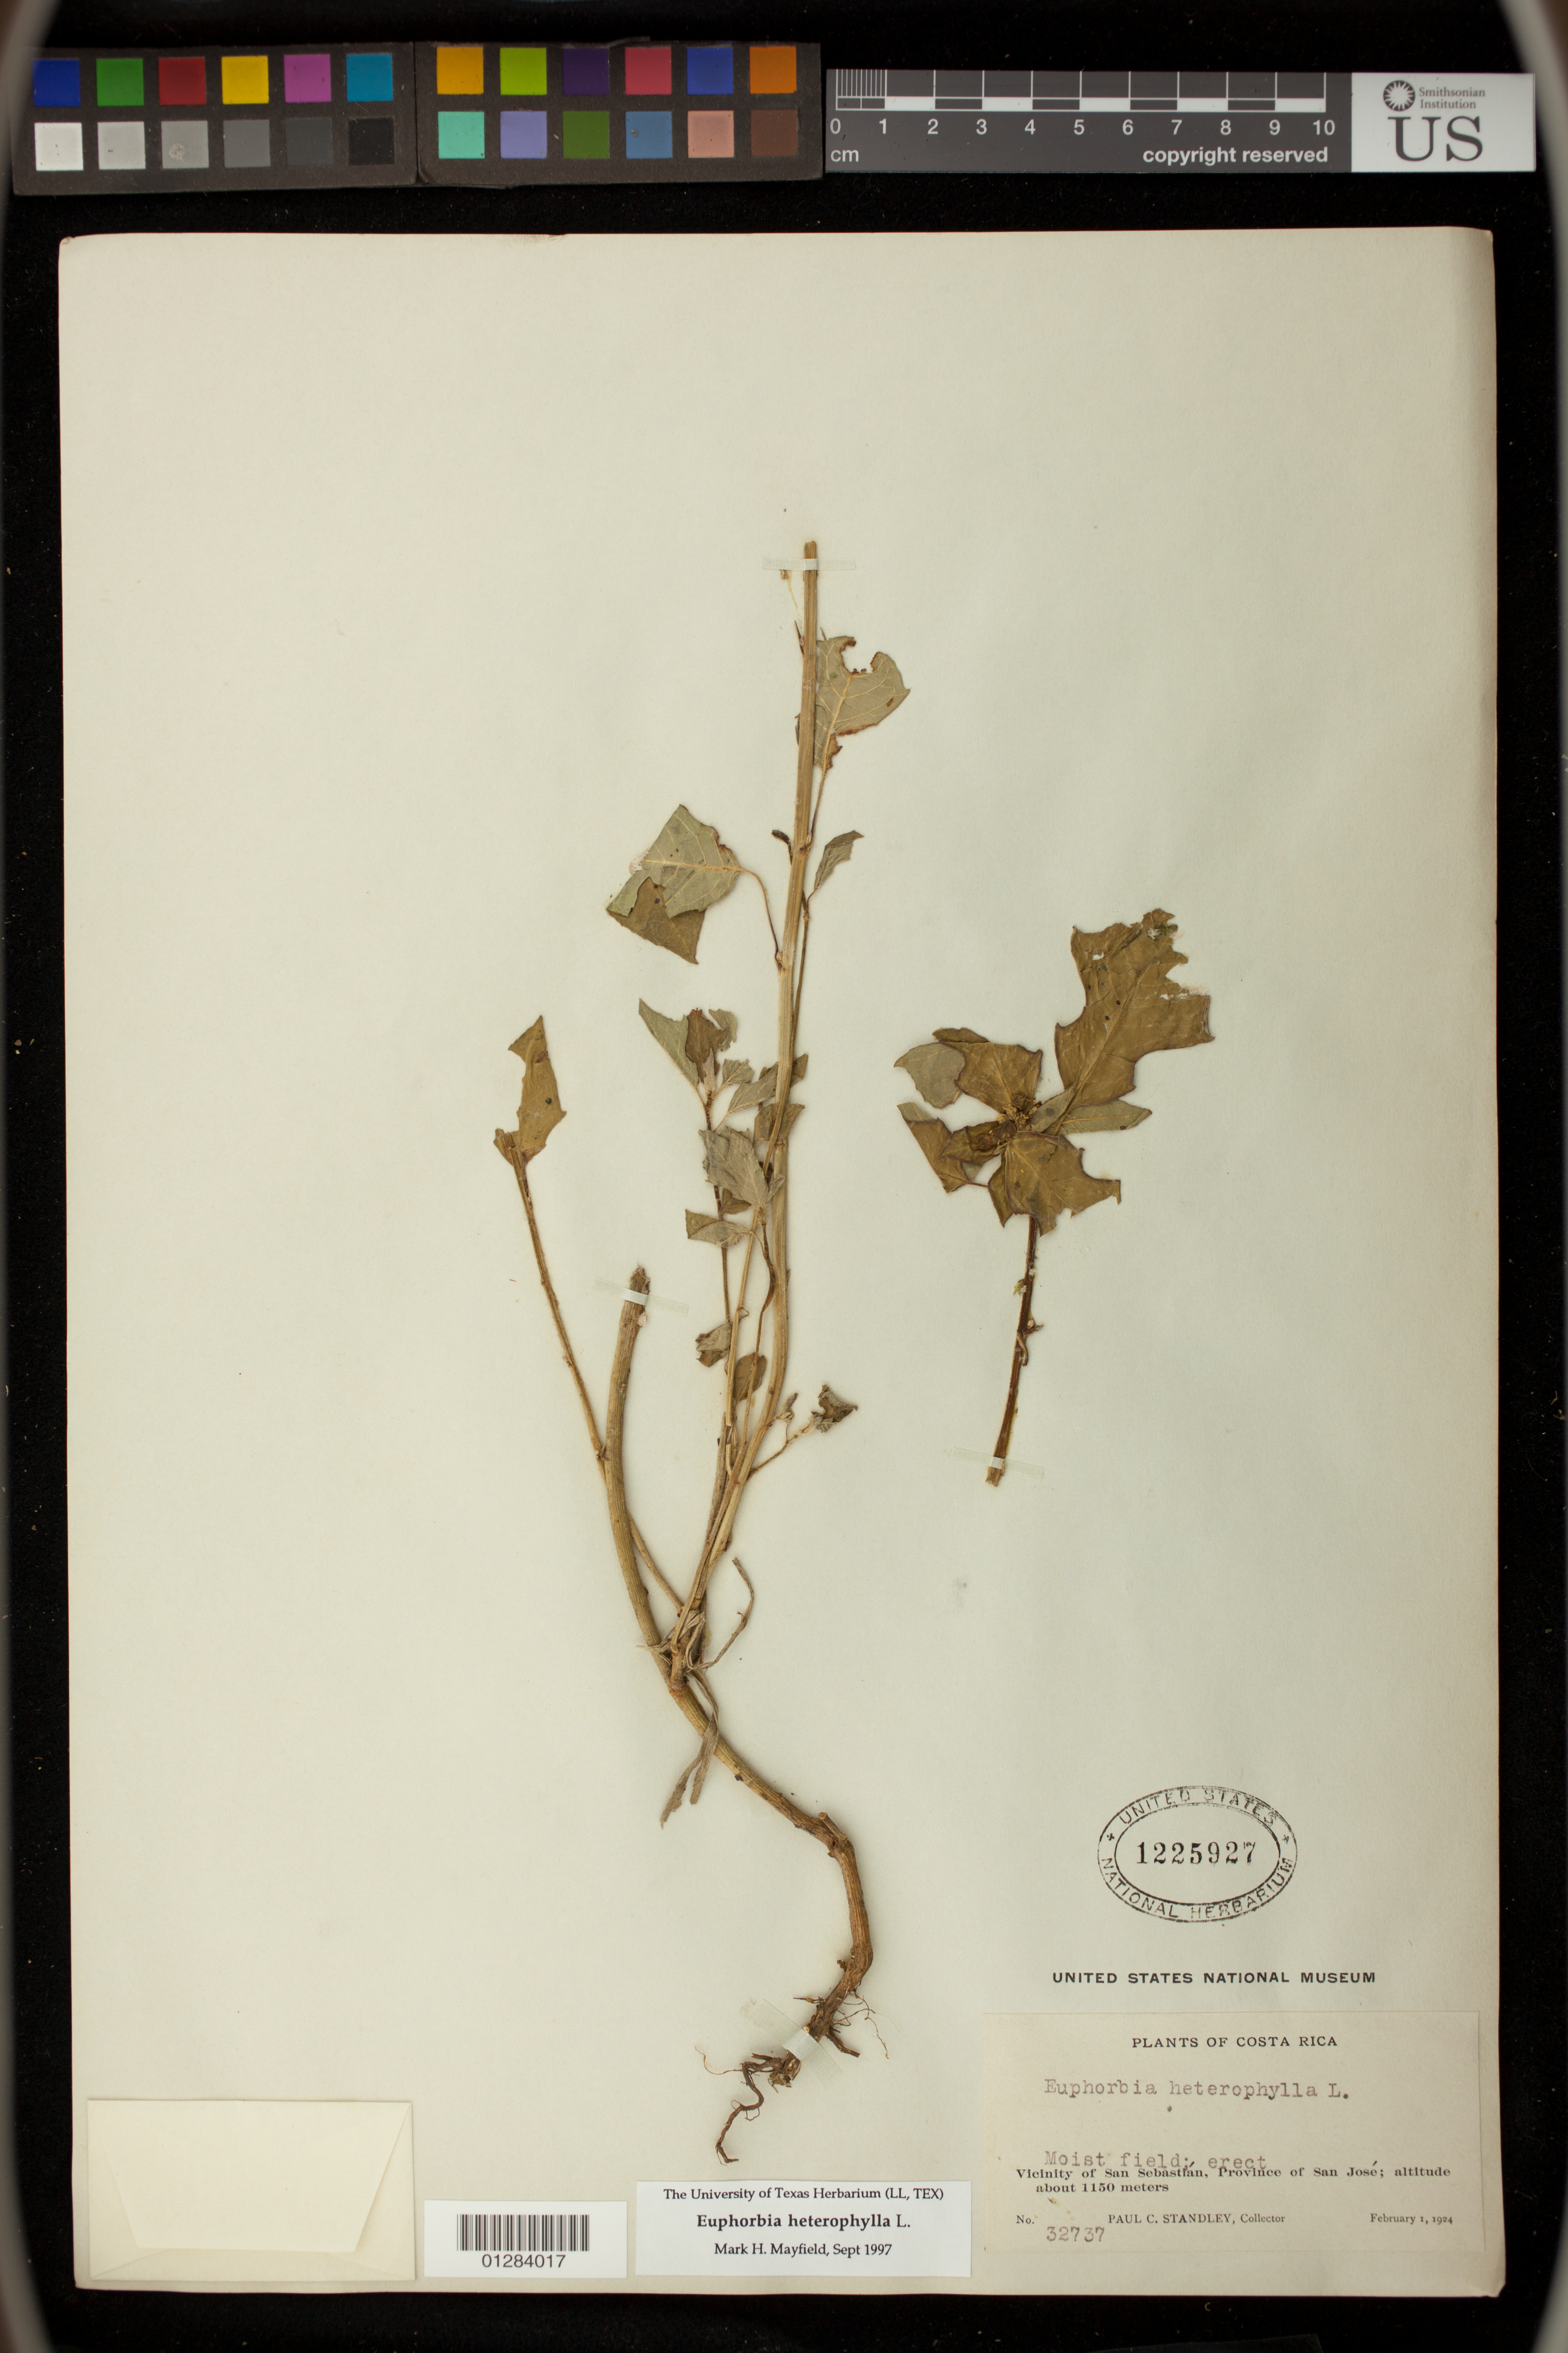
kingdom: Plantae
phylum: Tracheophyta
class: Magnoliopsida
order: Malpighiales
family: Euphorbiaceae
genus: Euphorbia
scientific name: Euphorbia heterophylla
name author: L.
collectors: Standley, Paul Carpenter, Steyermark, Julian Alfred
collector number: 32737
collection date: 1924-02-01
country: Costa Rica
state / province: San Jose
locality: Vicinity of San Sebastian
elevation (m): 1150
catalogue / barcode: US 1225927